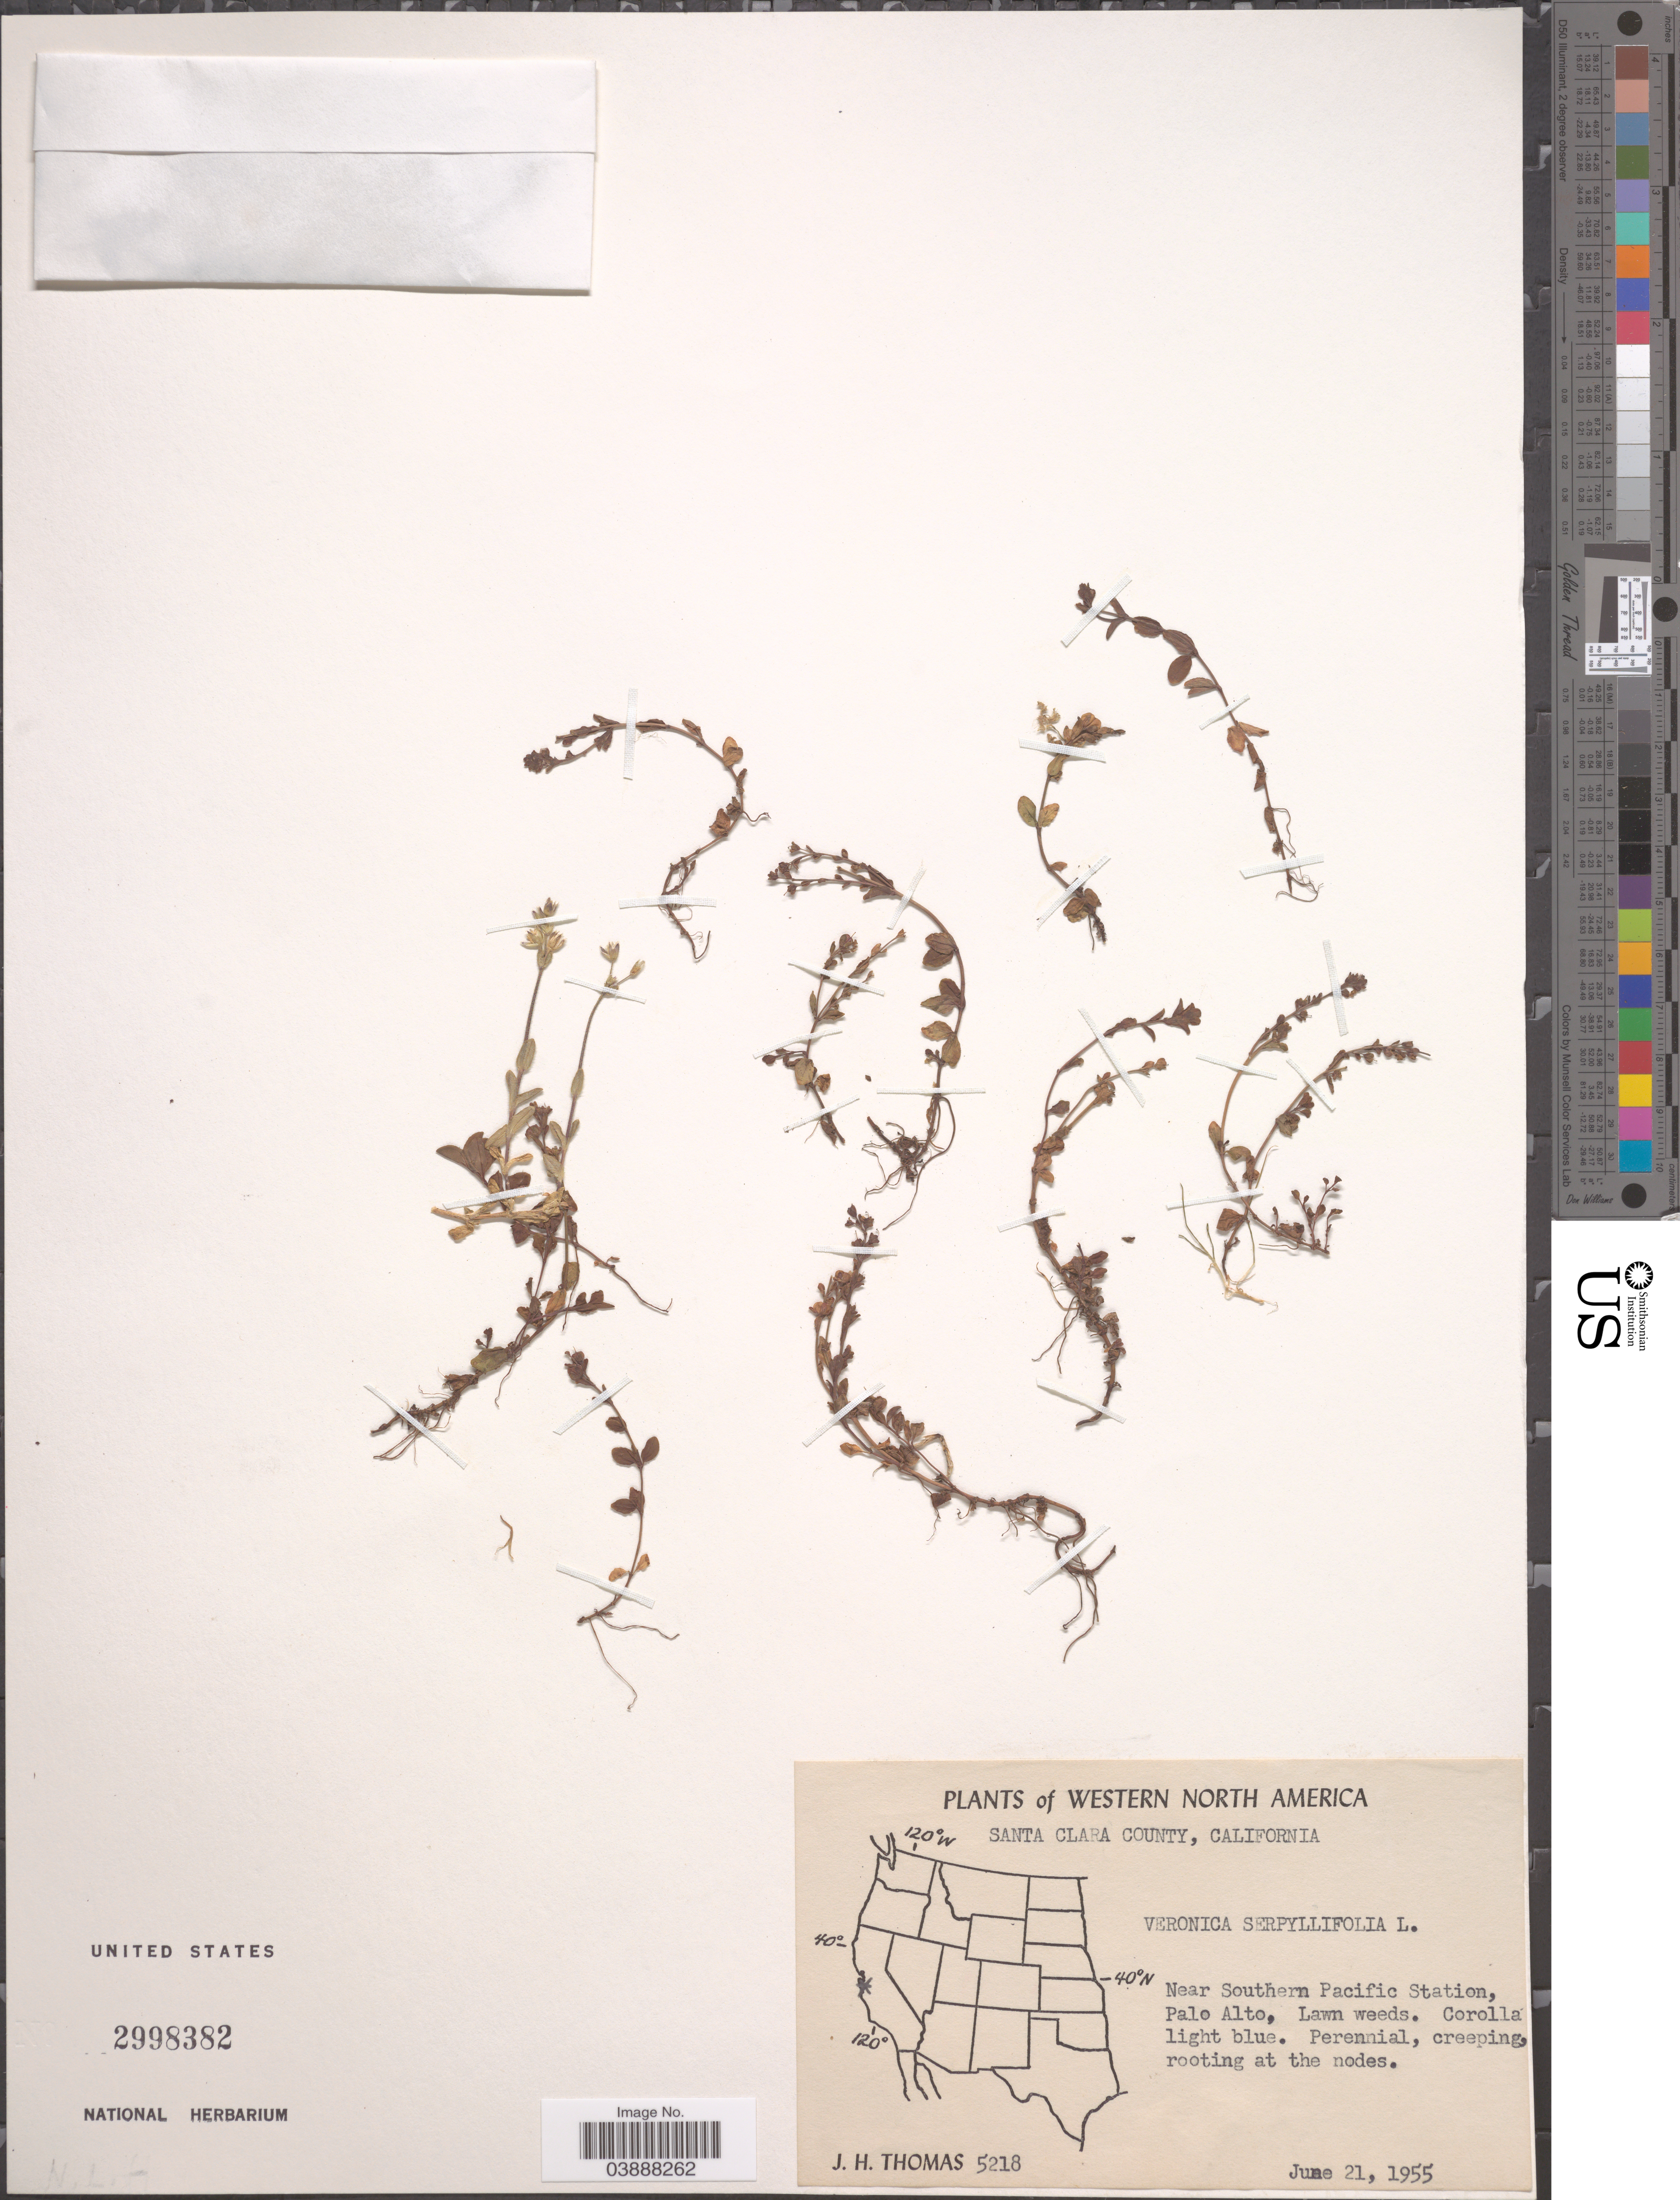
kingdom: Plantae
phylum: Tracheophyta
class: Magnoliopsida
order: Lamiales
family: Plantaginaceae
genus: Veronica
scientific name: Veronica serpyllifolia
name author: L.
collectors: J. H. Thomas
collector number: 5218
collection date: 1955-06-21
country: United States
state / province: California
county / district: Santa Clara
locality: Western North America, Santa Clara County. Near Southern Pacific Station, Palo Alto.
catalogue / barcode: US 2998382